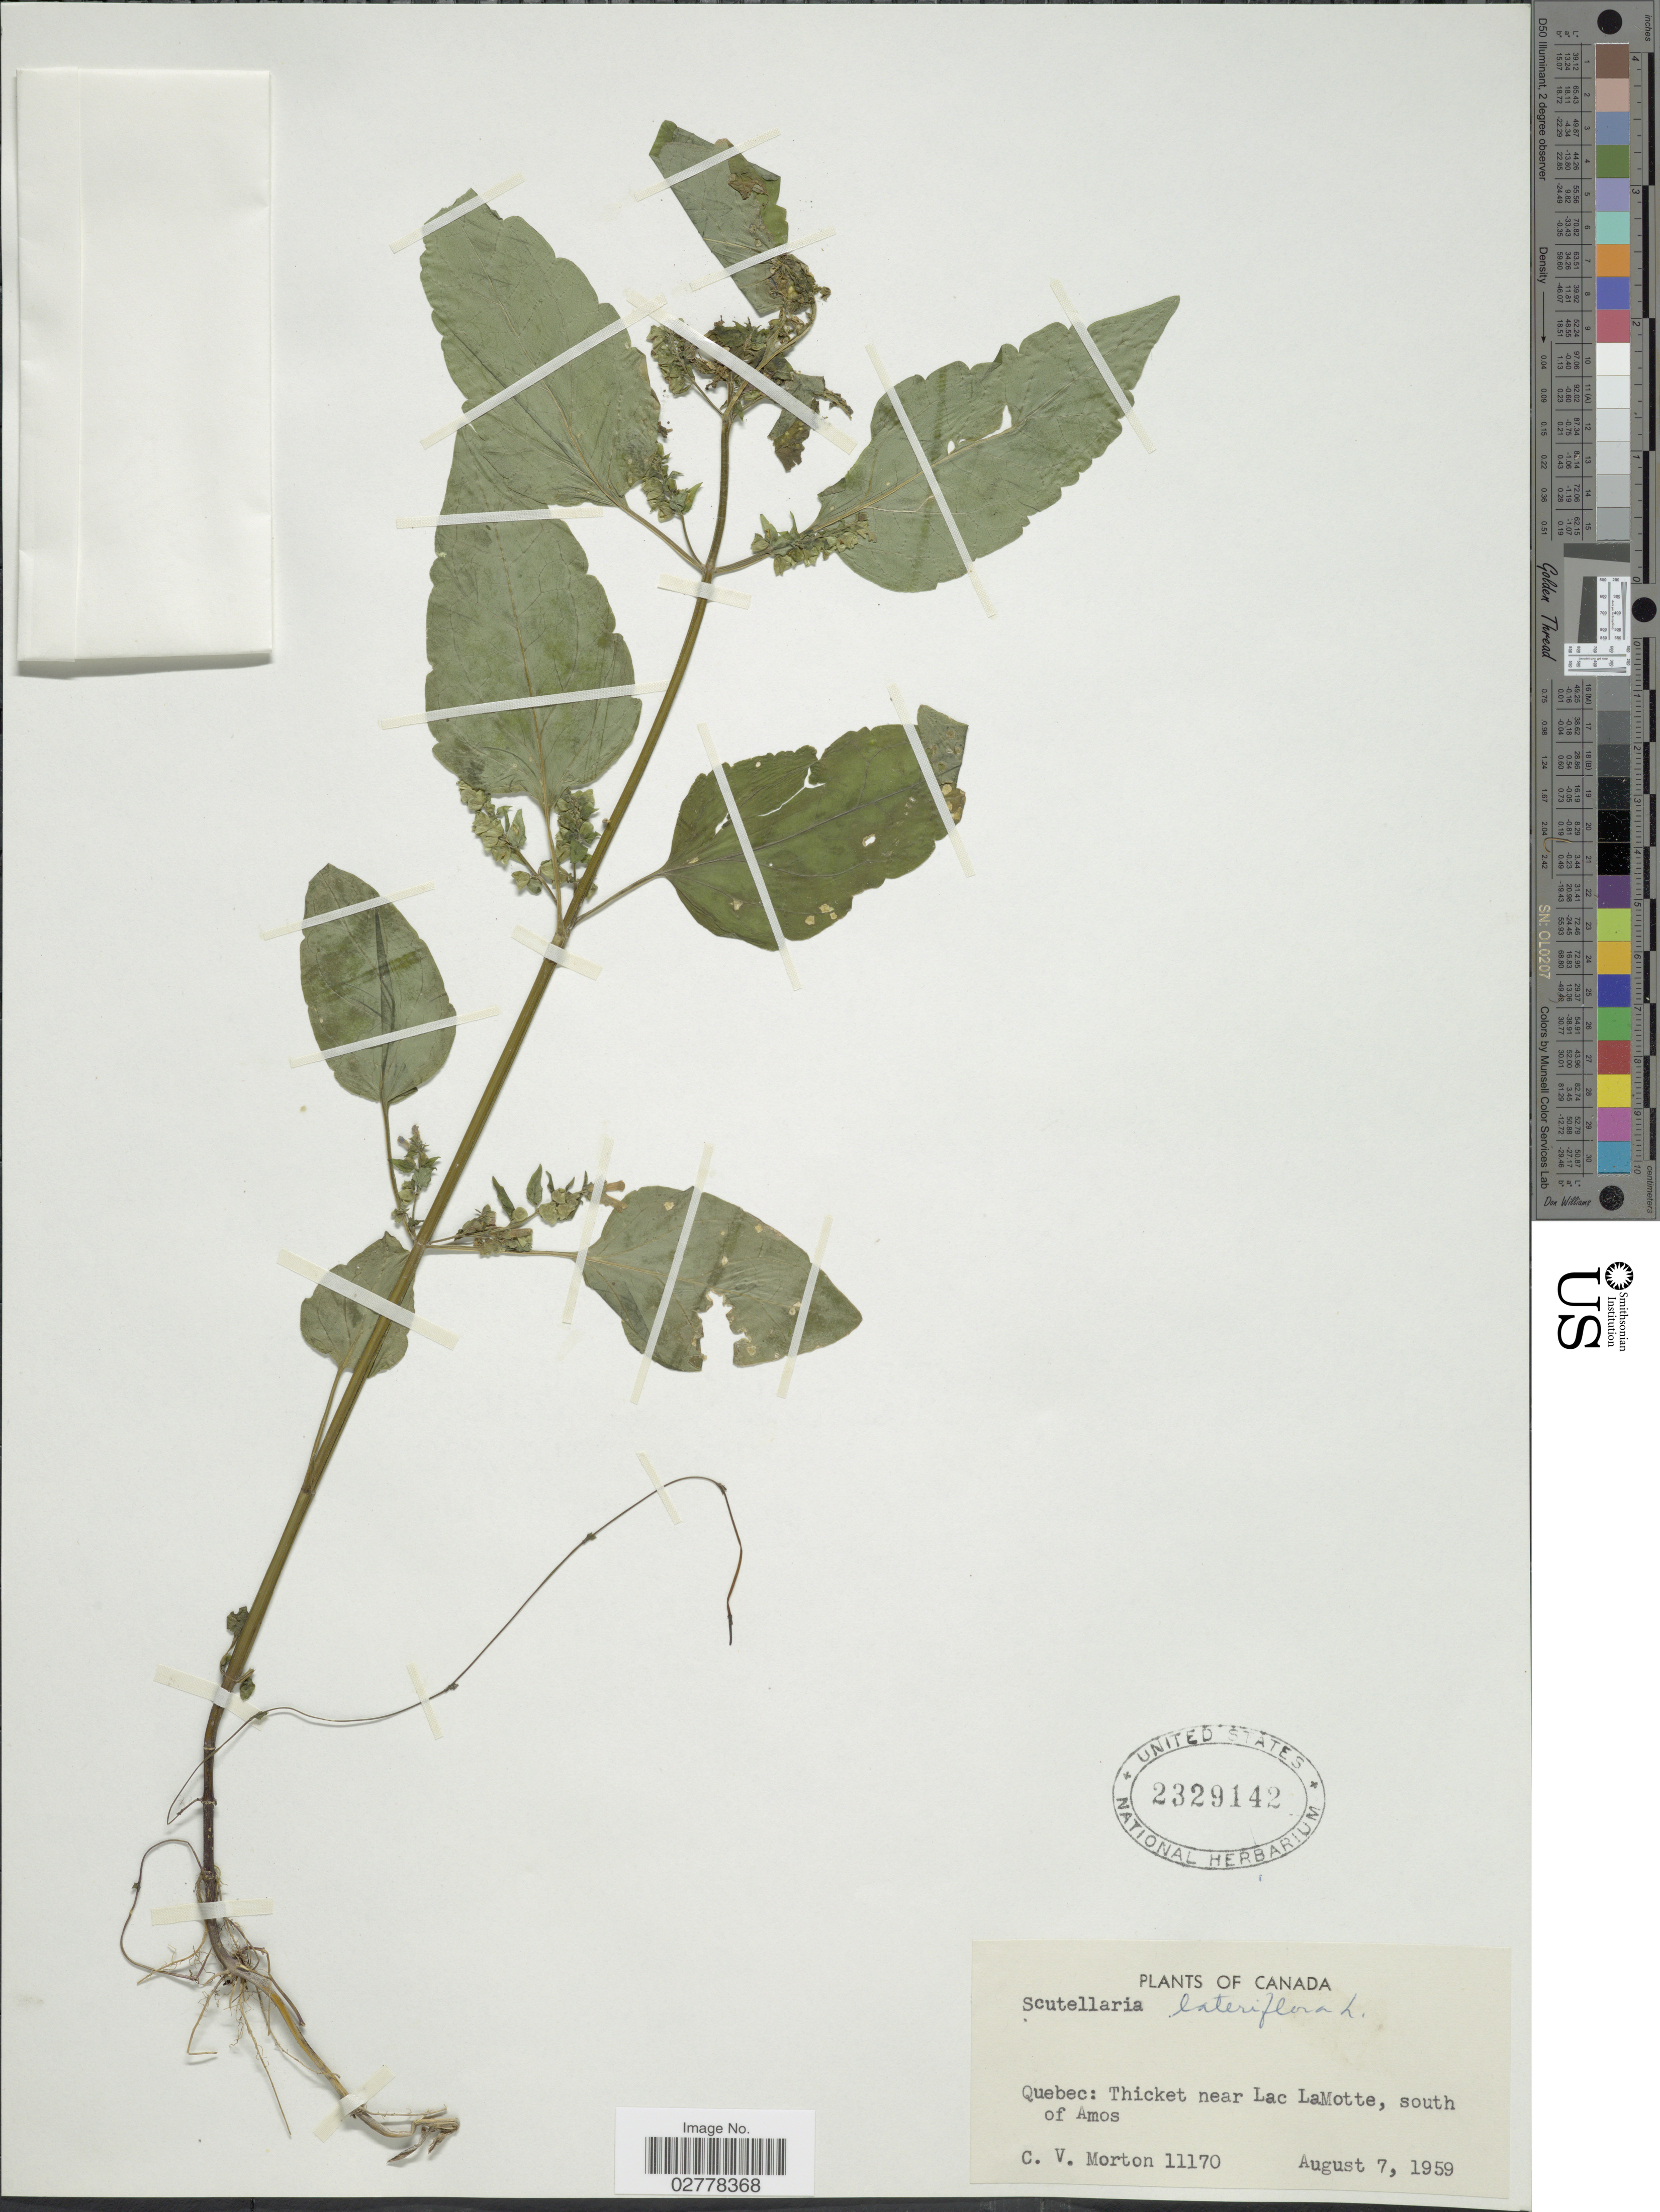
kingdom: Plantae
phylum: Tracheophyta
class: Magnoliopsida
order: Lamiales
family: Lamiaceae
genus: Scutellaria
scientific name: Scutellaria lateriflora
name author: L.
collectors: C. V. Morton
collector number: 11170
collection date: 1959-08-07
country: Canada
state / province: Quebec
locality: Thicket near Lac LaMotte, south of Amos.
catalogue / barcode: US 2329142